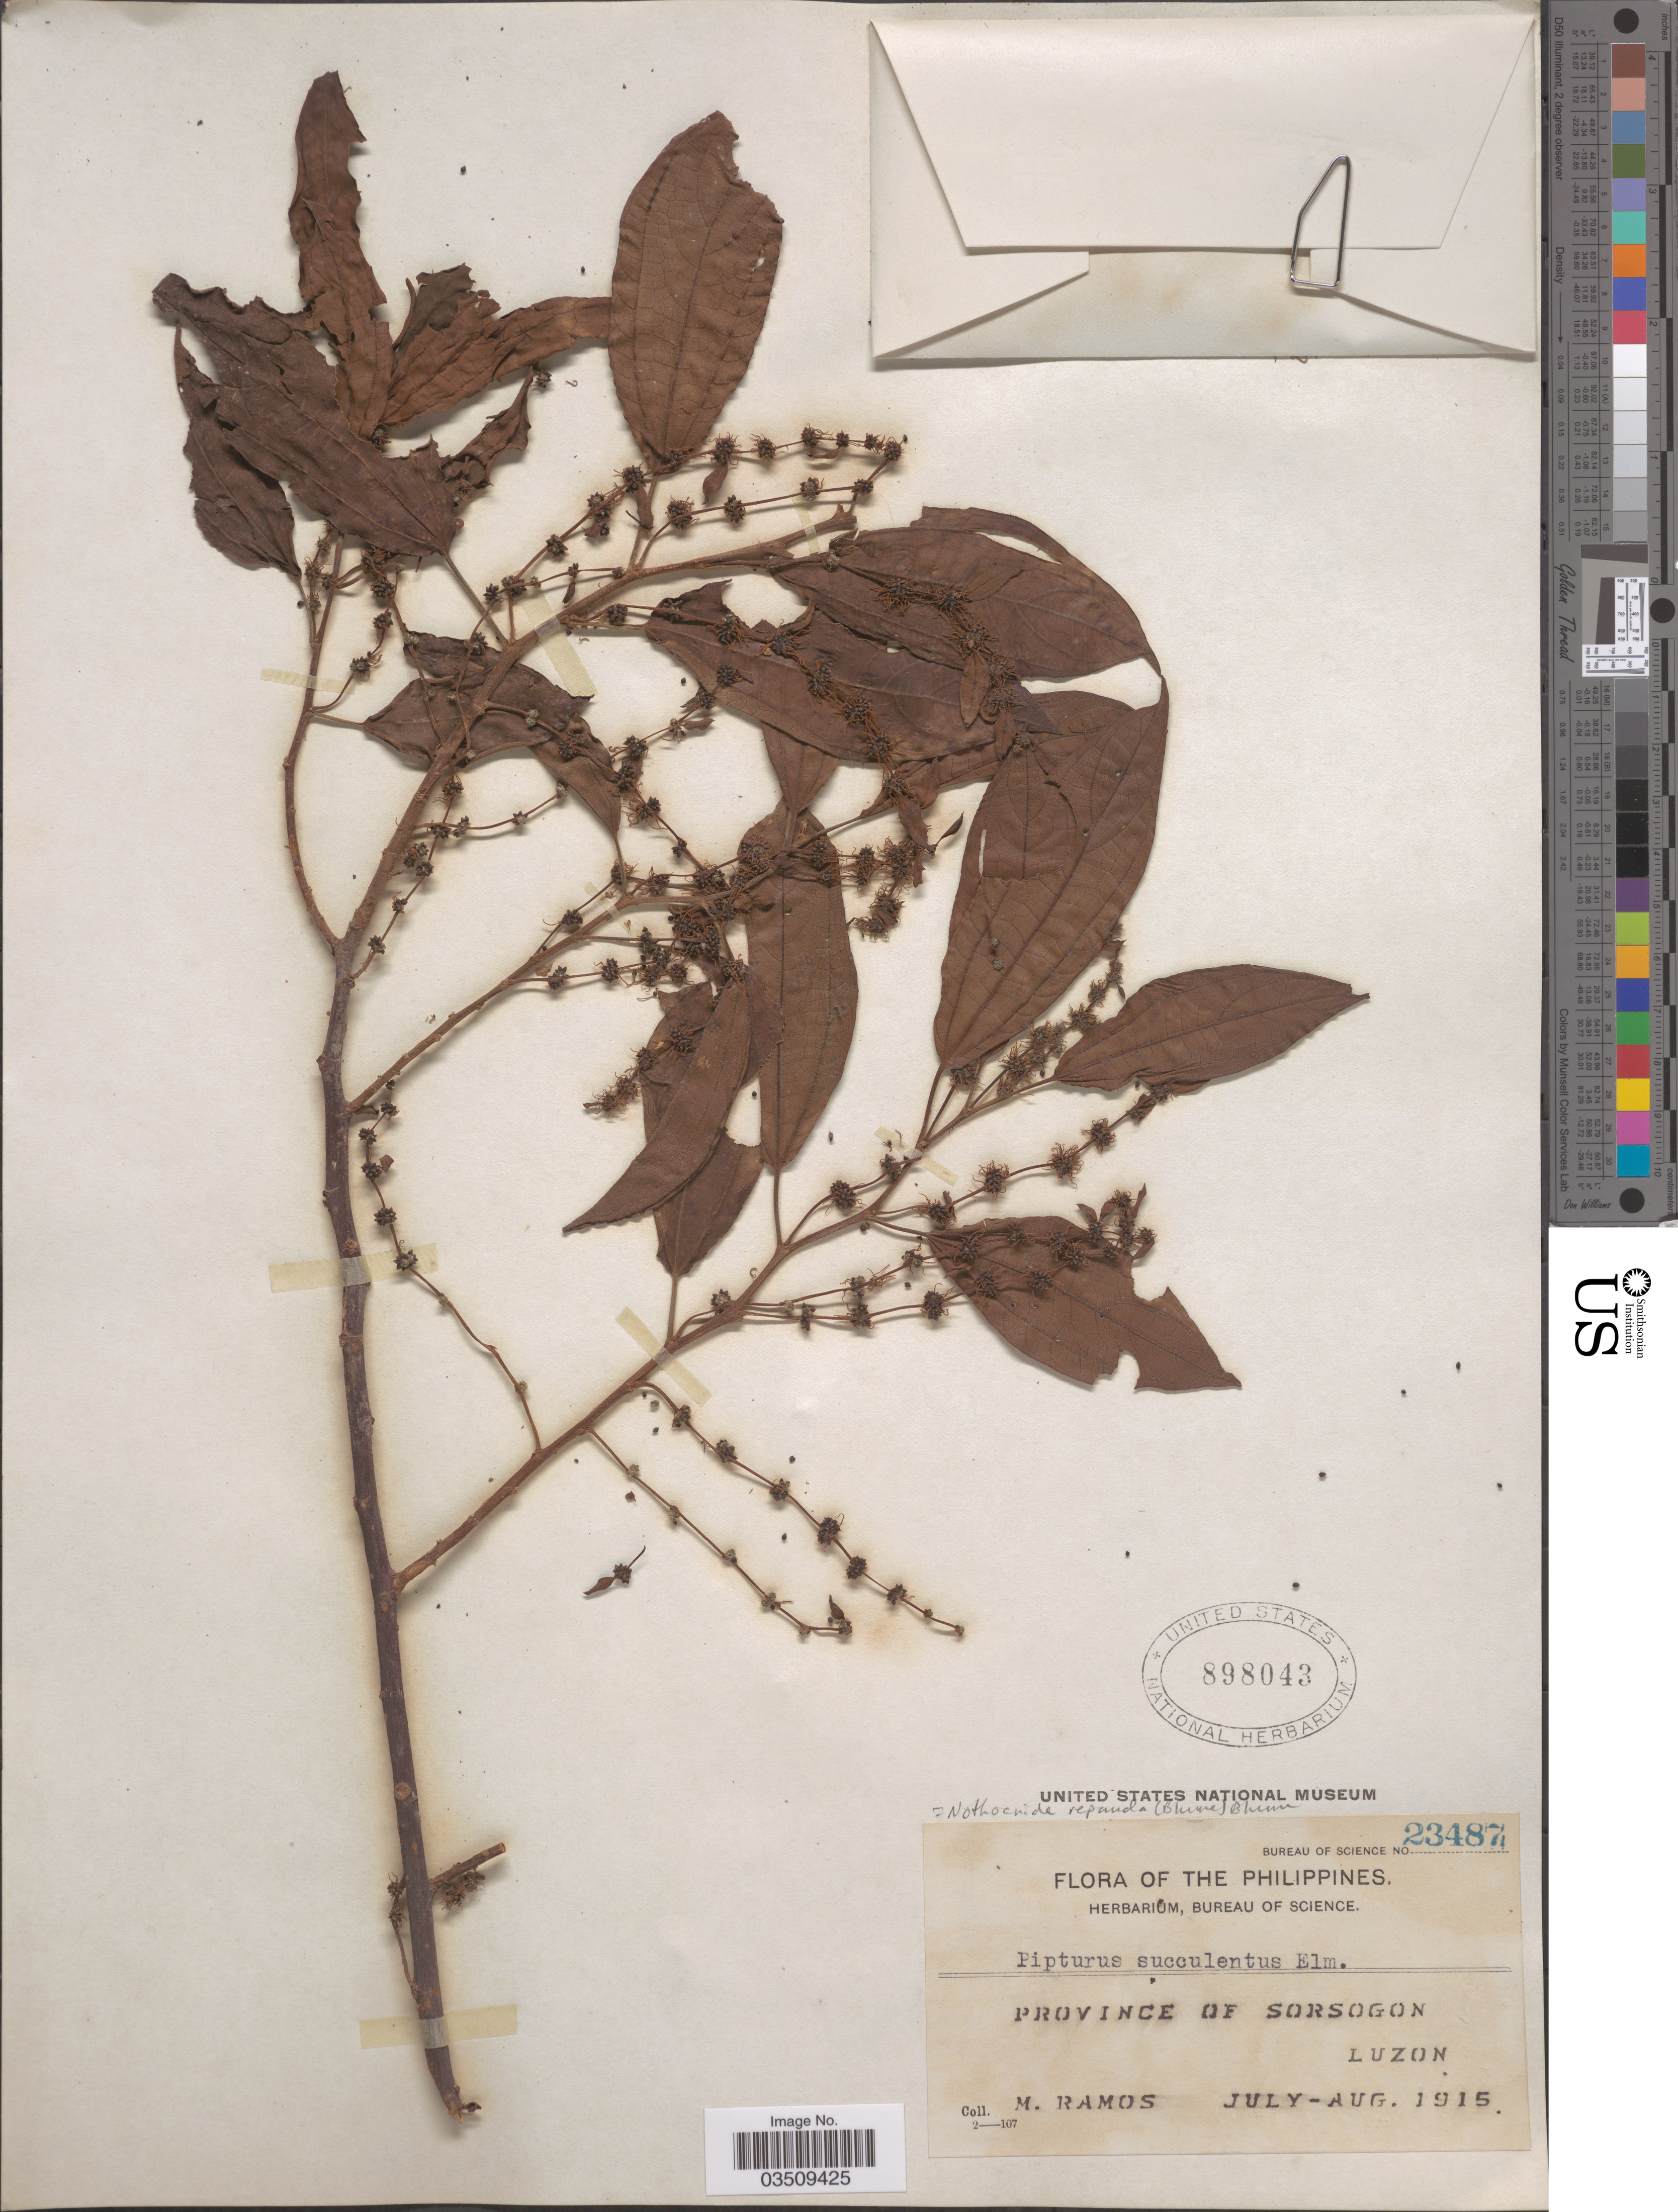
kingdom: Plantae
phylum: Tracheophyta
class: Magnoliopsida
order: Rosales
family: Urticaceae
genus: Nothocnide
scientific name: Nothocnide repanda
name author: (Blume) Blume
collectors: M. Ramos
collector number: Bureau of Science 23487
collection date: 1915-07/1915-08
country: Philippines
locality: Province of Sorsogon. Luzon.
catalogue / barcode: US 898043